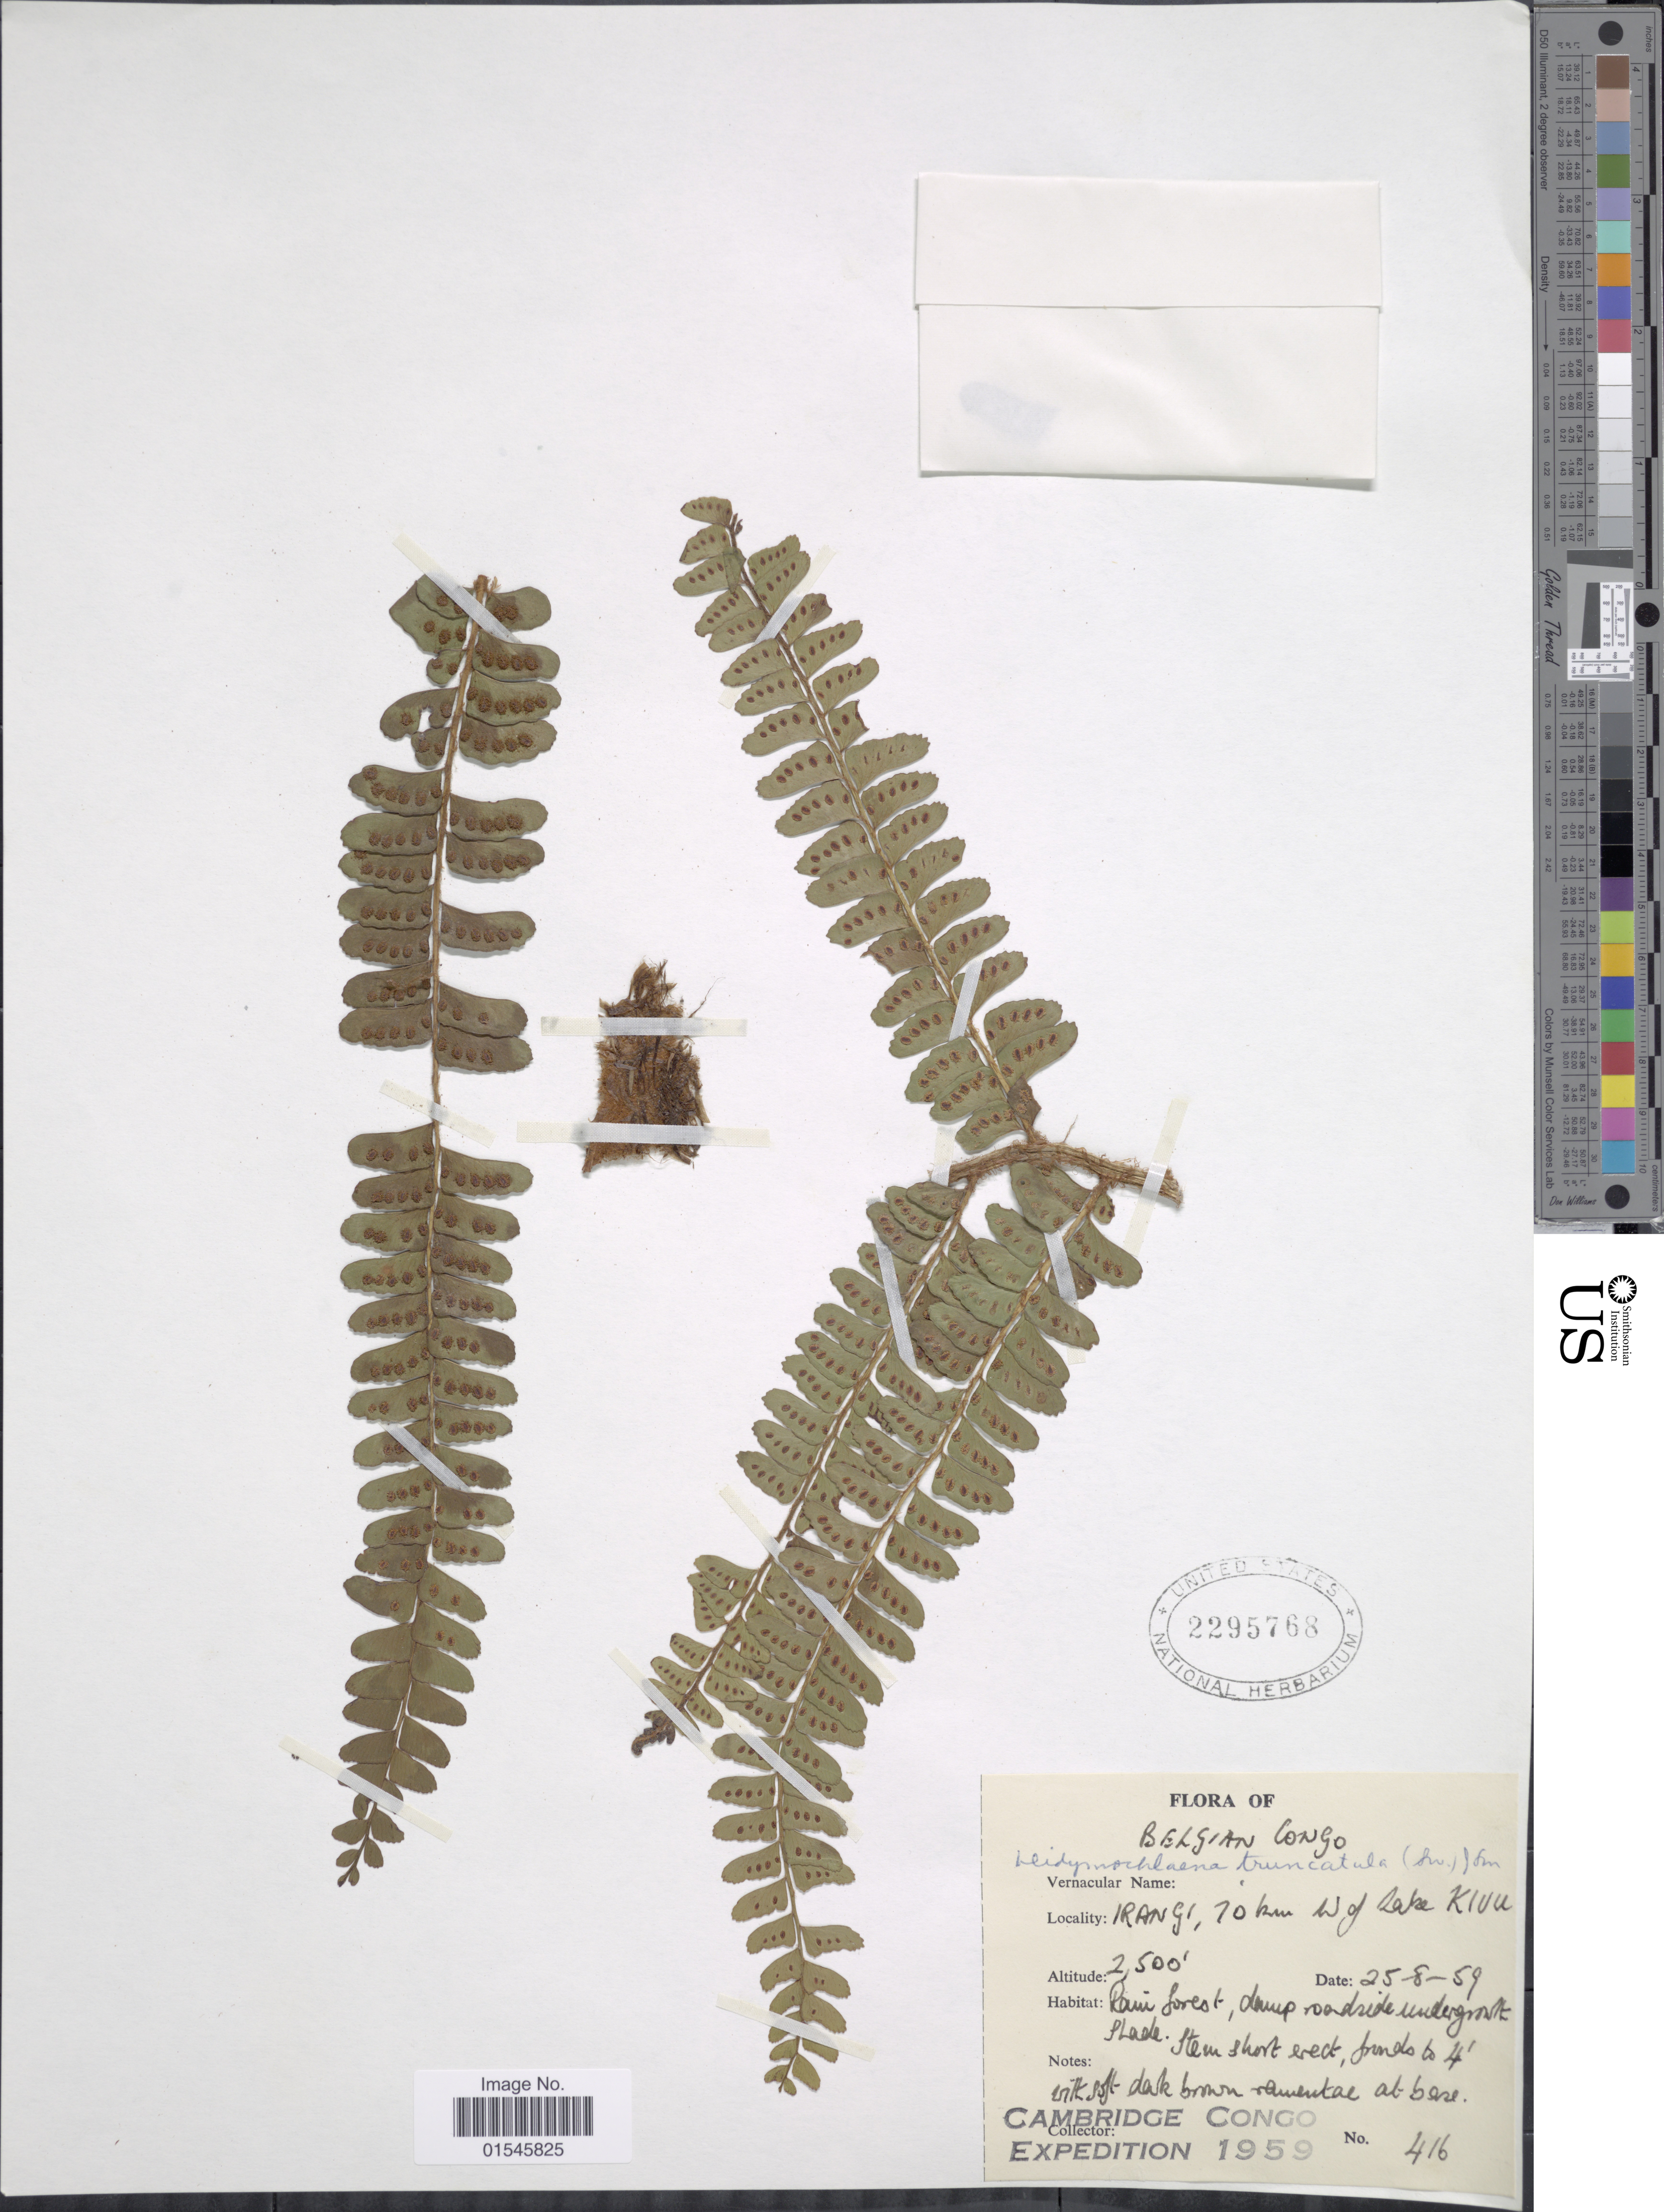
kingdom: Plantae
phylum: Tracheophyta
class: Polypodiopsida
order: Polypodiales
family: Didymochlaenaceae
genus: Didymochlaena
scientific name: Didymochlaena truncatula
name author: (Sw.) J. Sm.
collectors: Cambridge Congo Expedition 1959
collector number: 416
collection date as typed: Transcribed d/m/y: 25/8/59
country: Congo, Democratic Republic of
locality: Belgian Congo, Irangi, 10 km W of Lake Kivu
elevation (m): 762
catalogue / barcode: US 2295768